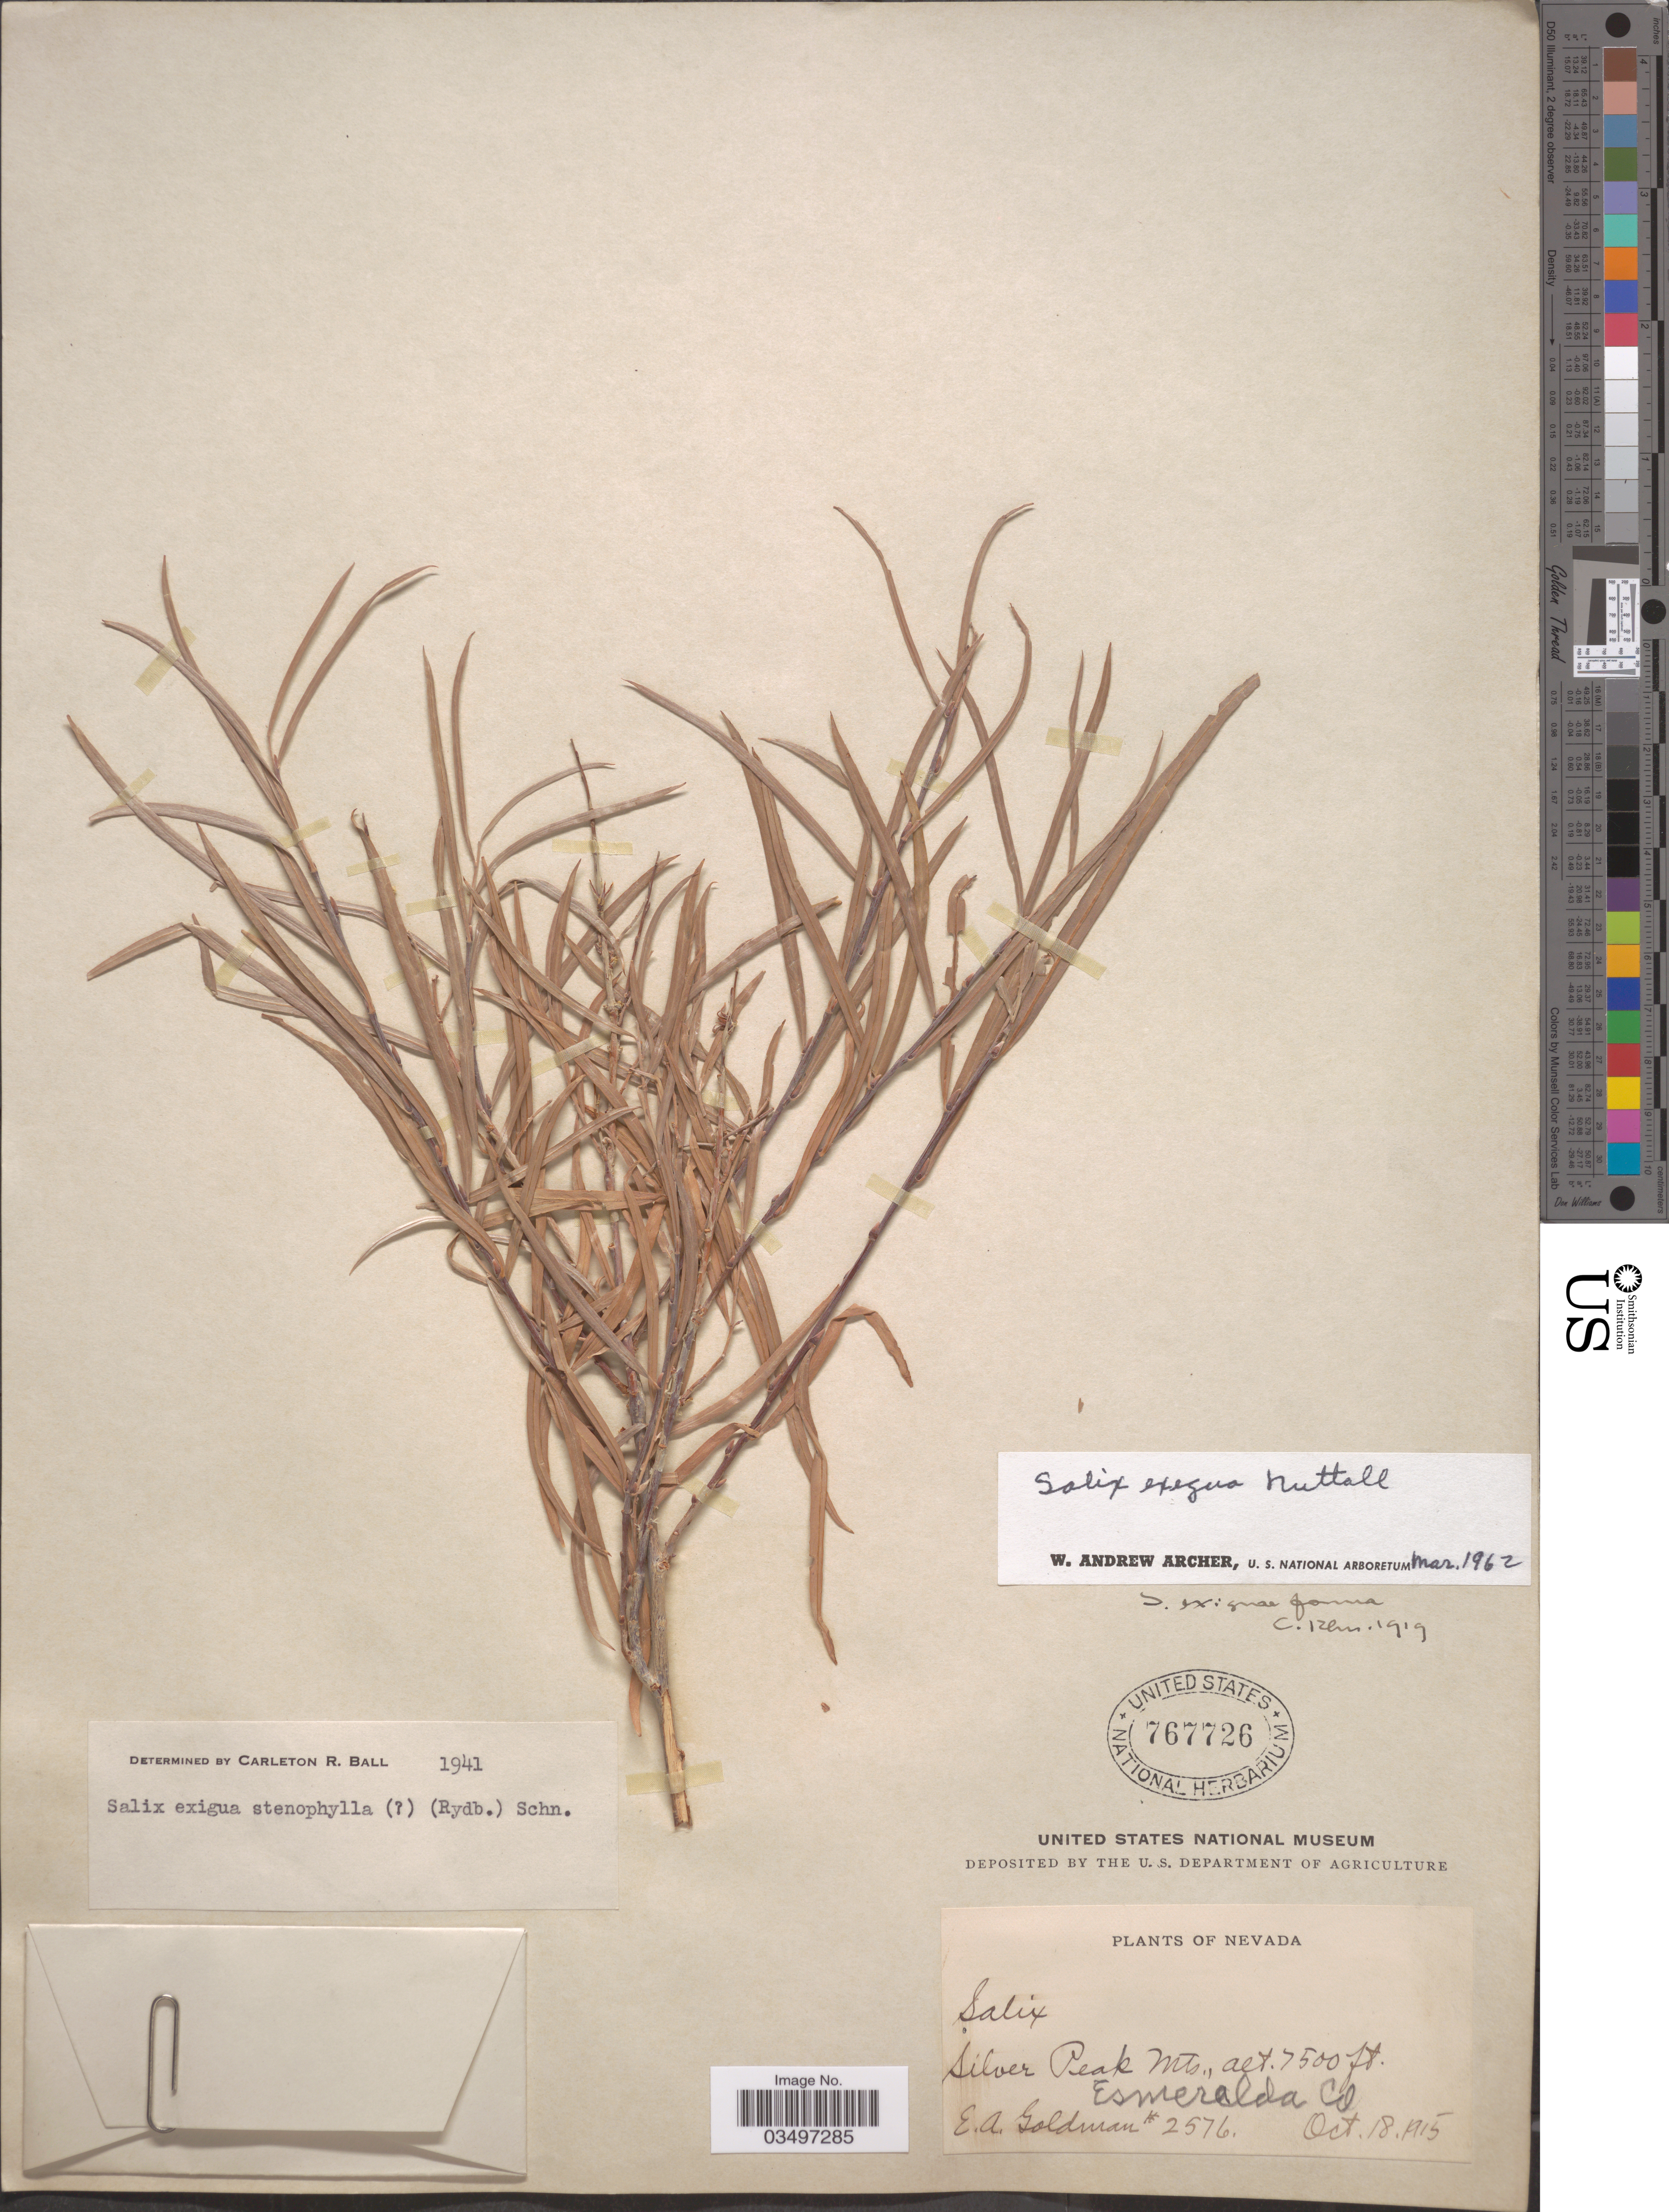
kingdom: Plantae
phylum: Tracheophyta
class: Magnoliopsida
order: Malpighiales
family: Salicaceae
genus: Salix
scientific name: Salix exigua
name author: Nutt.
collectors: E. A. Goldman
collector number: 2576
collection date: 1915-10-18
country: United States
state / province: Nevada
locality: Silver Peak Mts., Esmeralda Co.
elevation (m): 2286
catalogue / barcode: US 767726